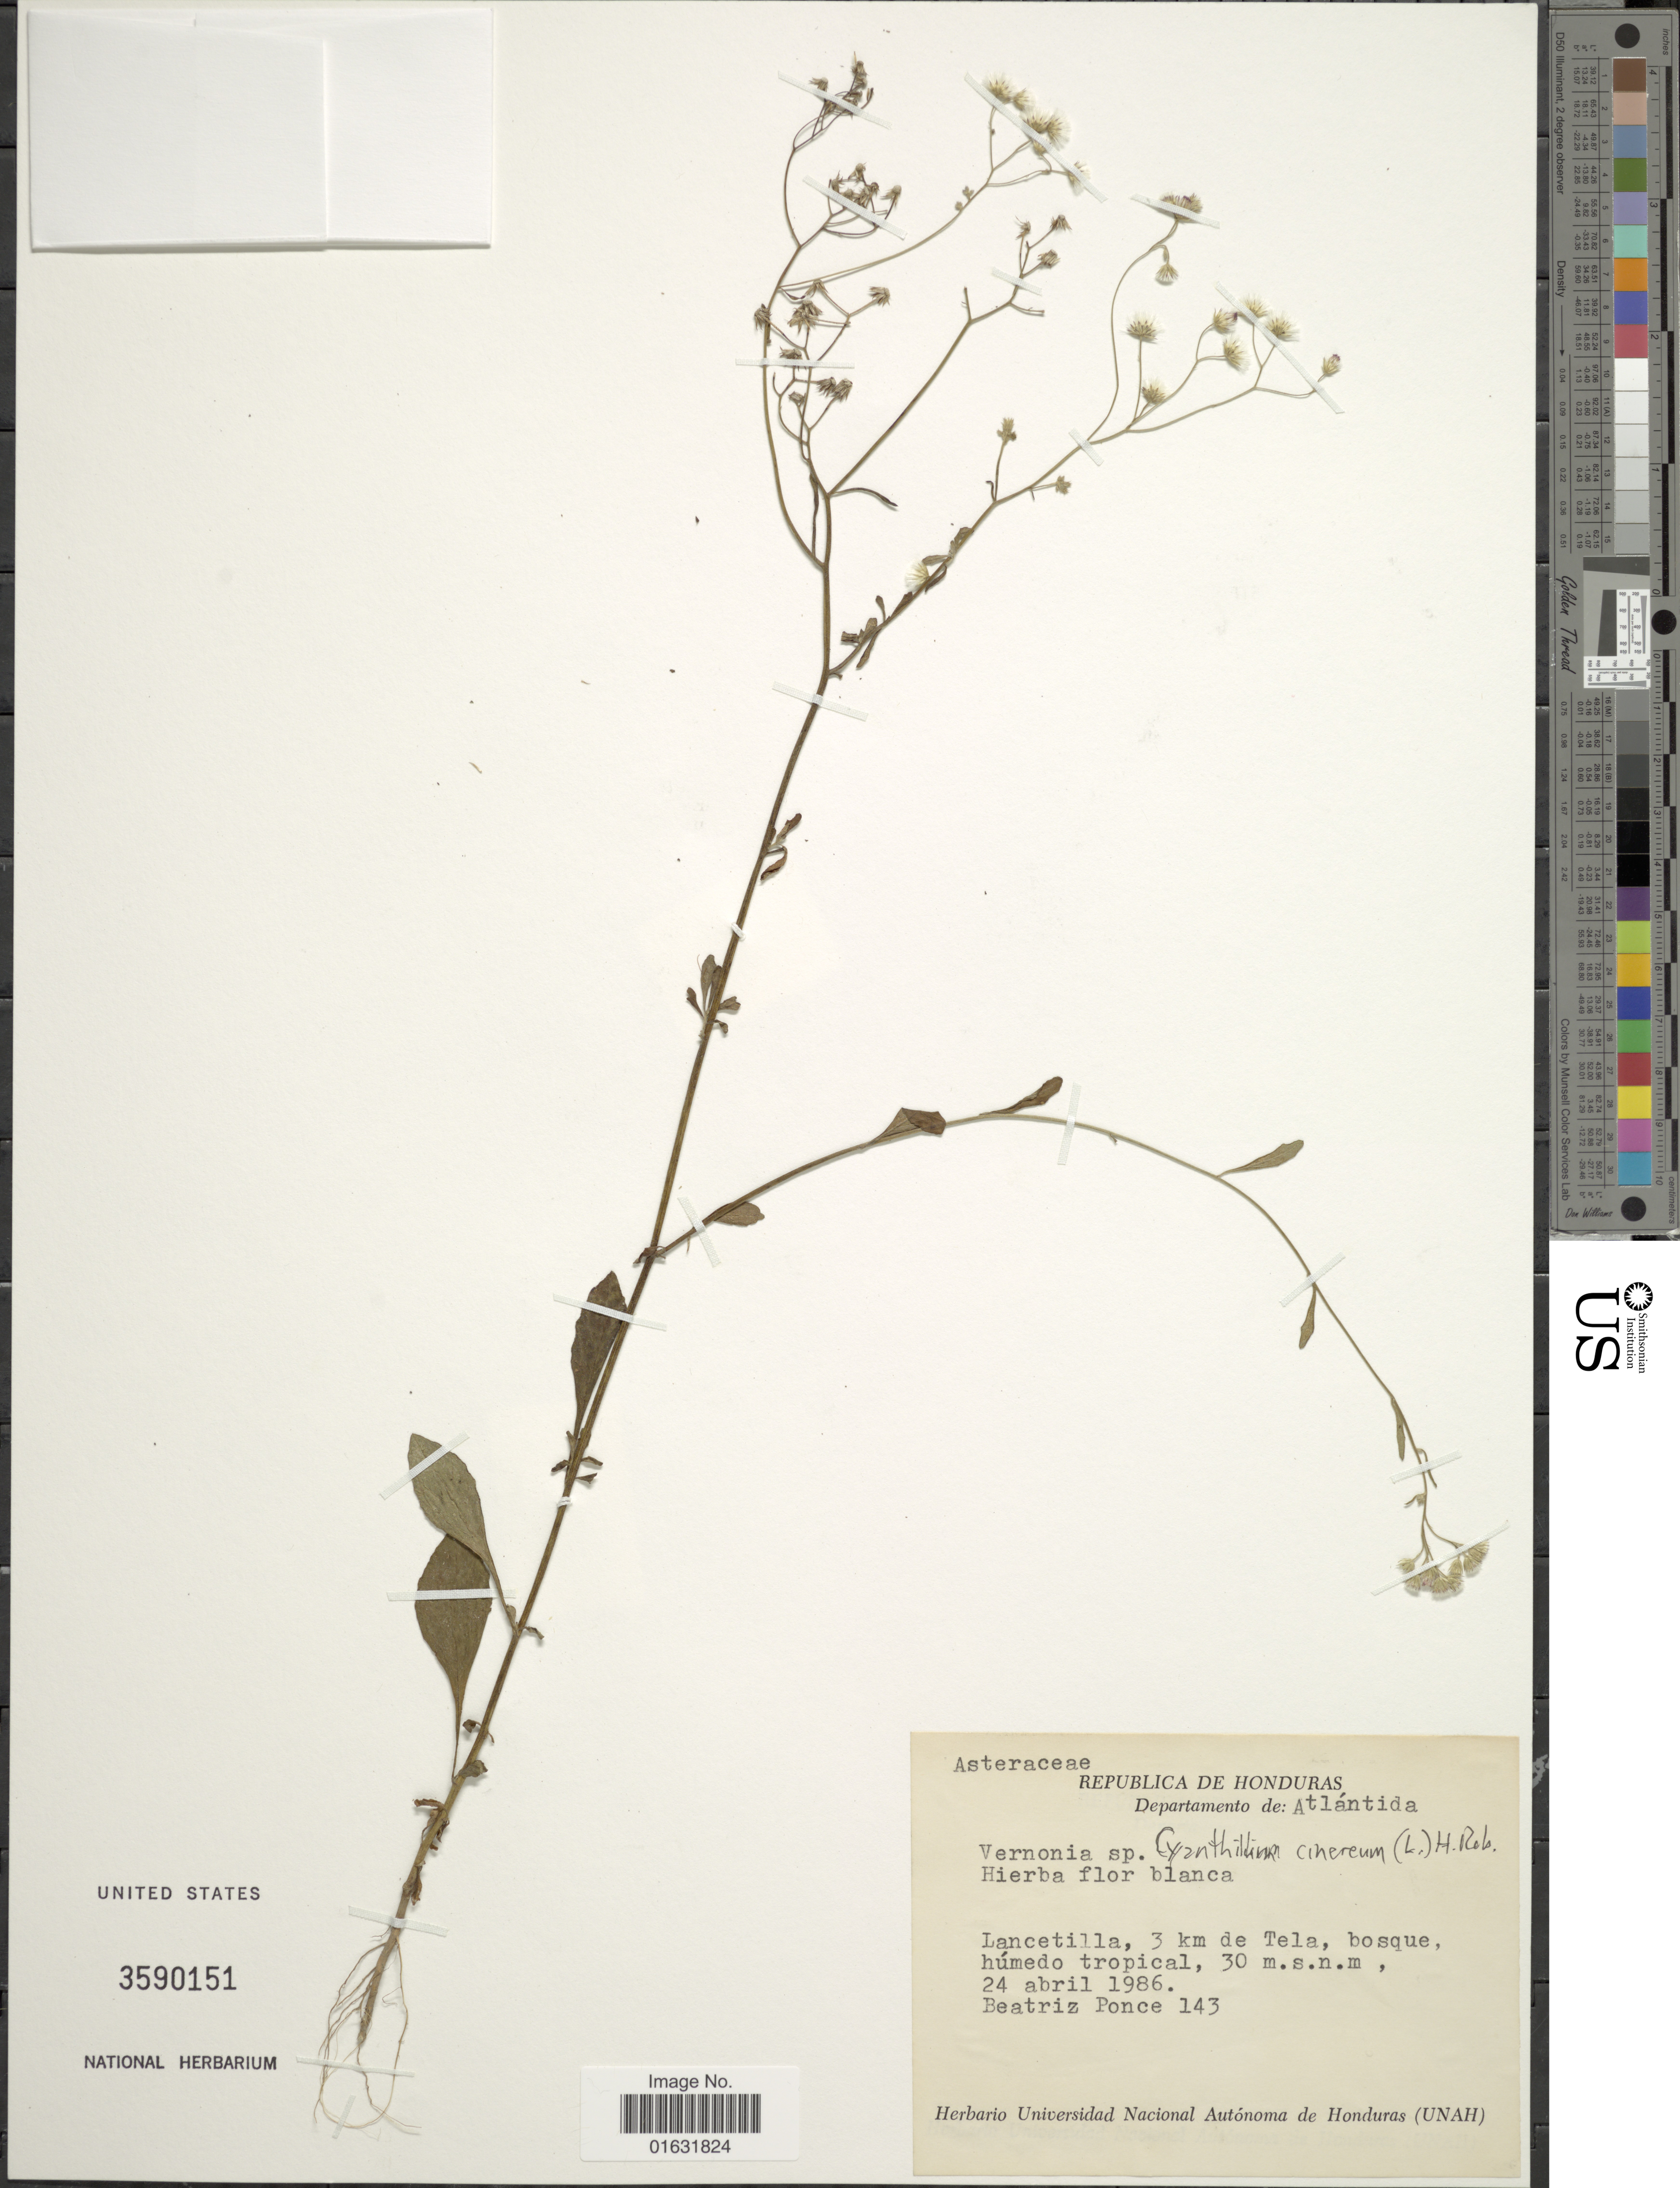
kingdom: Plantae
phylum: Tracheophyta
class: Magnoliopsida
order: Asterales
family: Asteraceae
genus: Cyanthillium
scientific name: Cyanthillium cinereum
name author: (L.) H. Rob.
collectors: B. Ponce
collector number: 143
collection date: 1986-04-24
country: Honduras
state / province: Atlántida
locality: Lancetilla, 3 km de Tela, bosque, Departamento de Atlandia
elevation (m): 30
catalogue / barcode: US 3590151